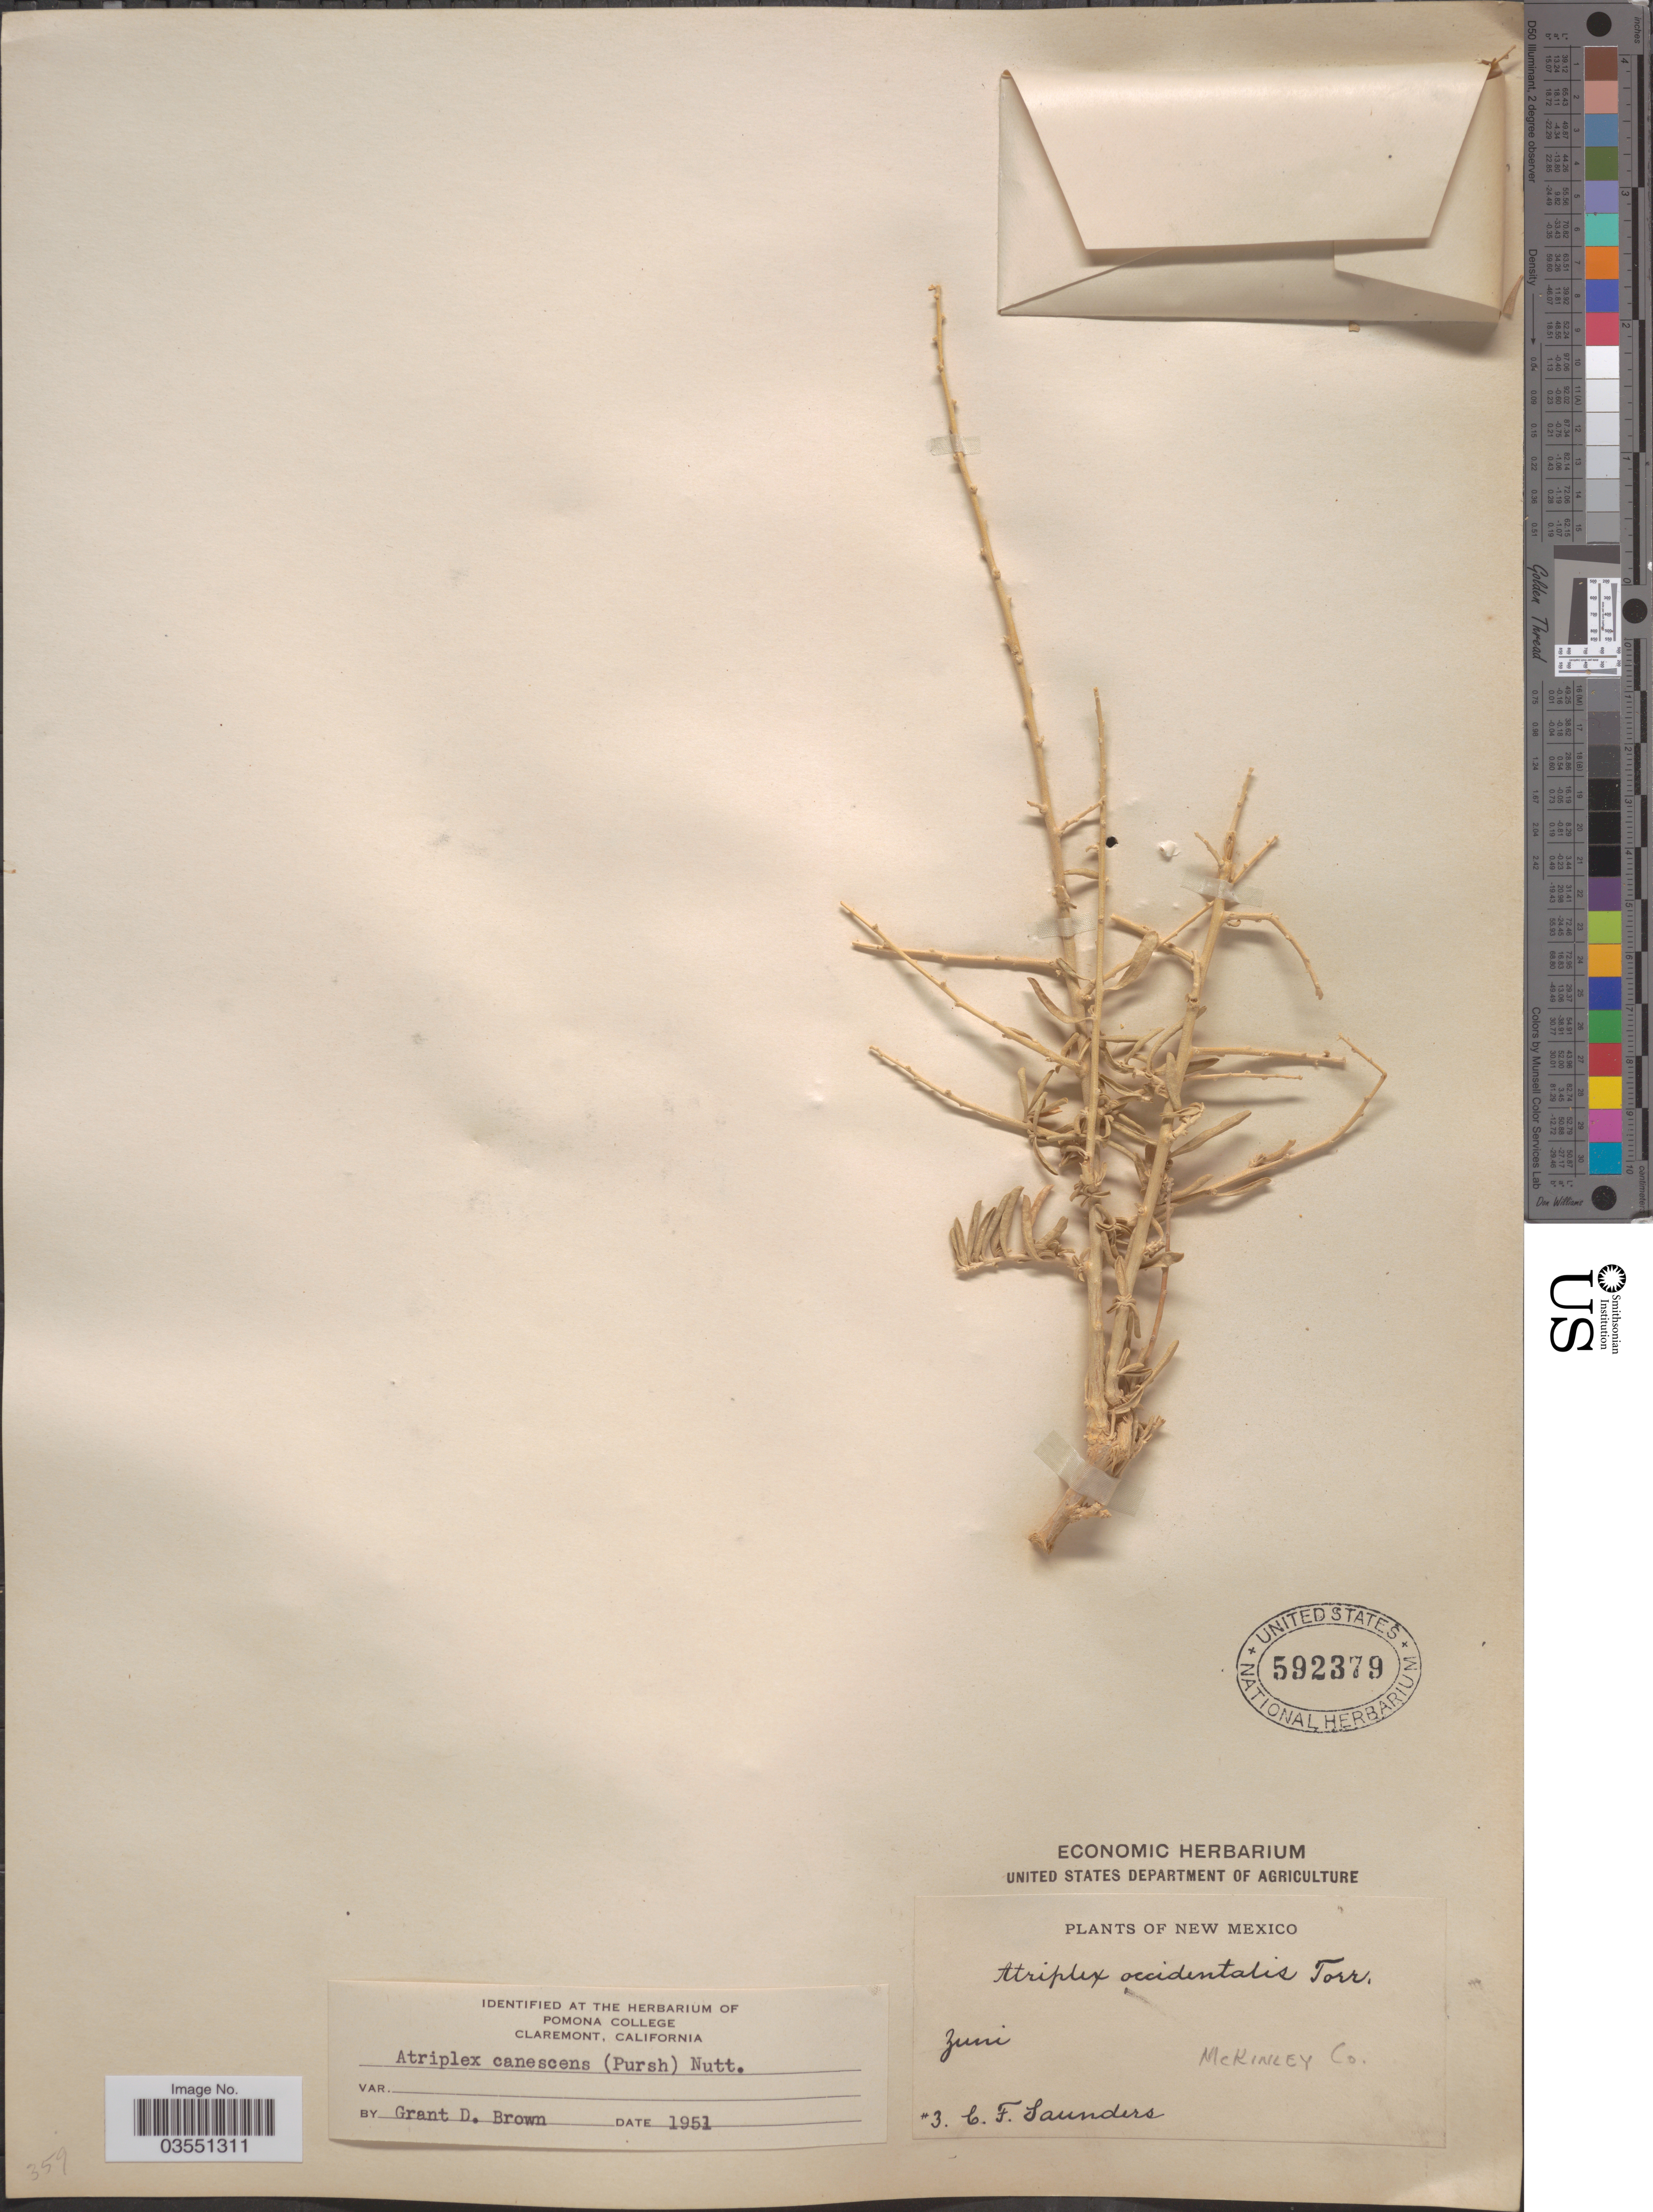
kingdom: Plantae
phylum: Tracheophyta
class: Magnoliopsida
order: Caryophyllales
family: Amaranthaceae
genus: Atriplex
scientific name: Atriplex canescens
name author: (Pursh) Nutt.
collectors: C.F. Saunders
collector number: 3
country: United States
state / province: New Mexico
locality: McKinley Co.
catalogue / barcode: US 592379